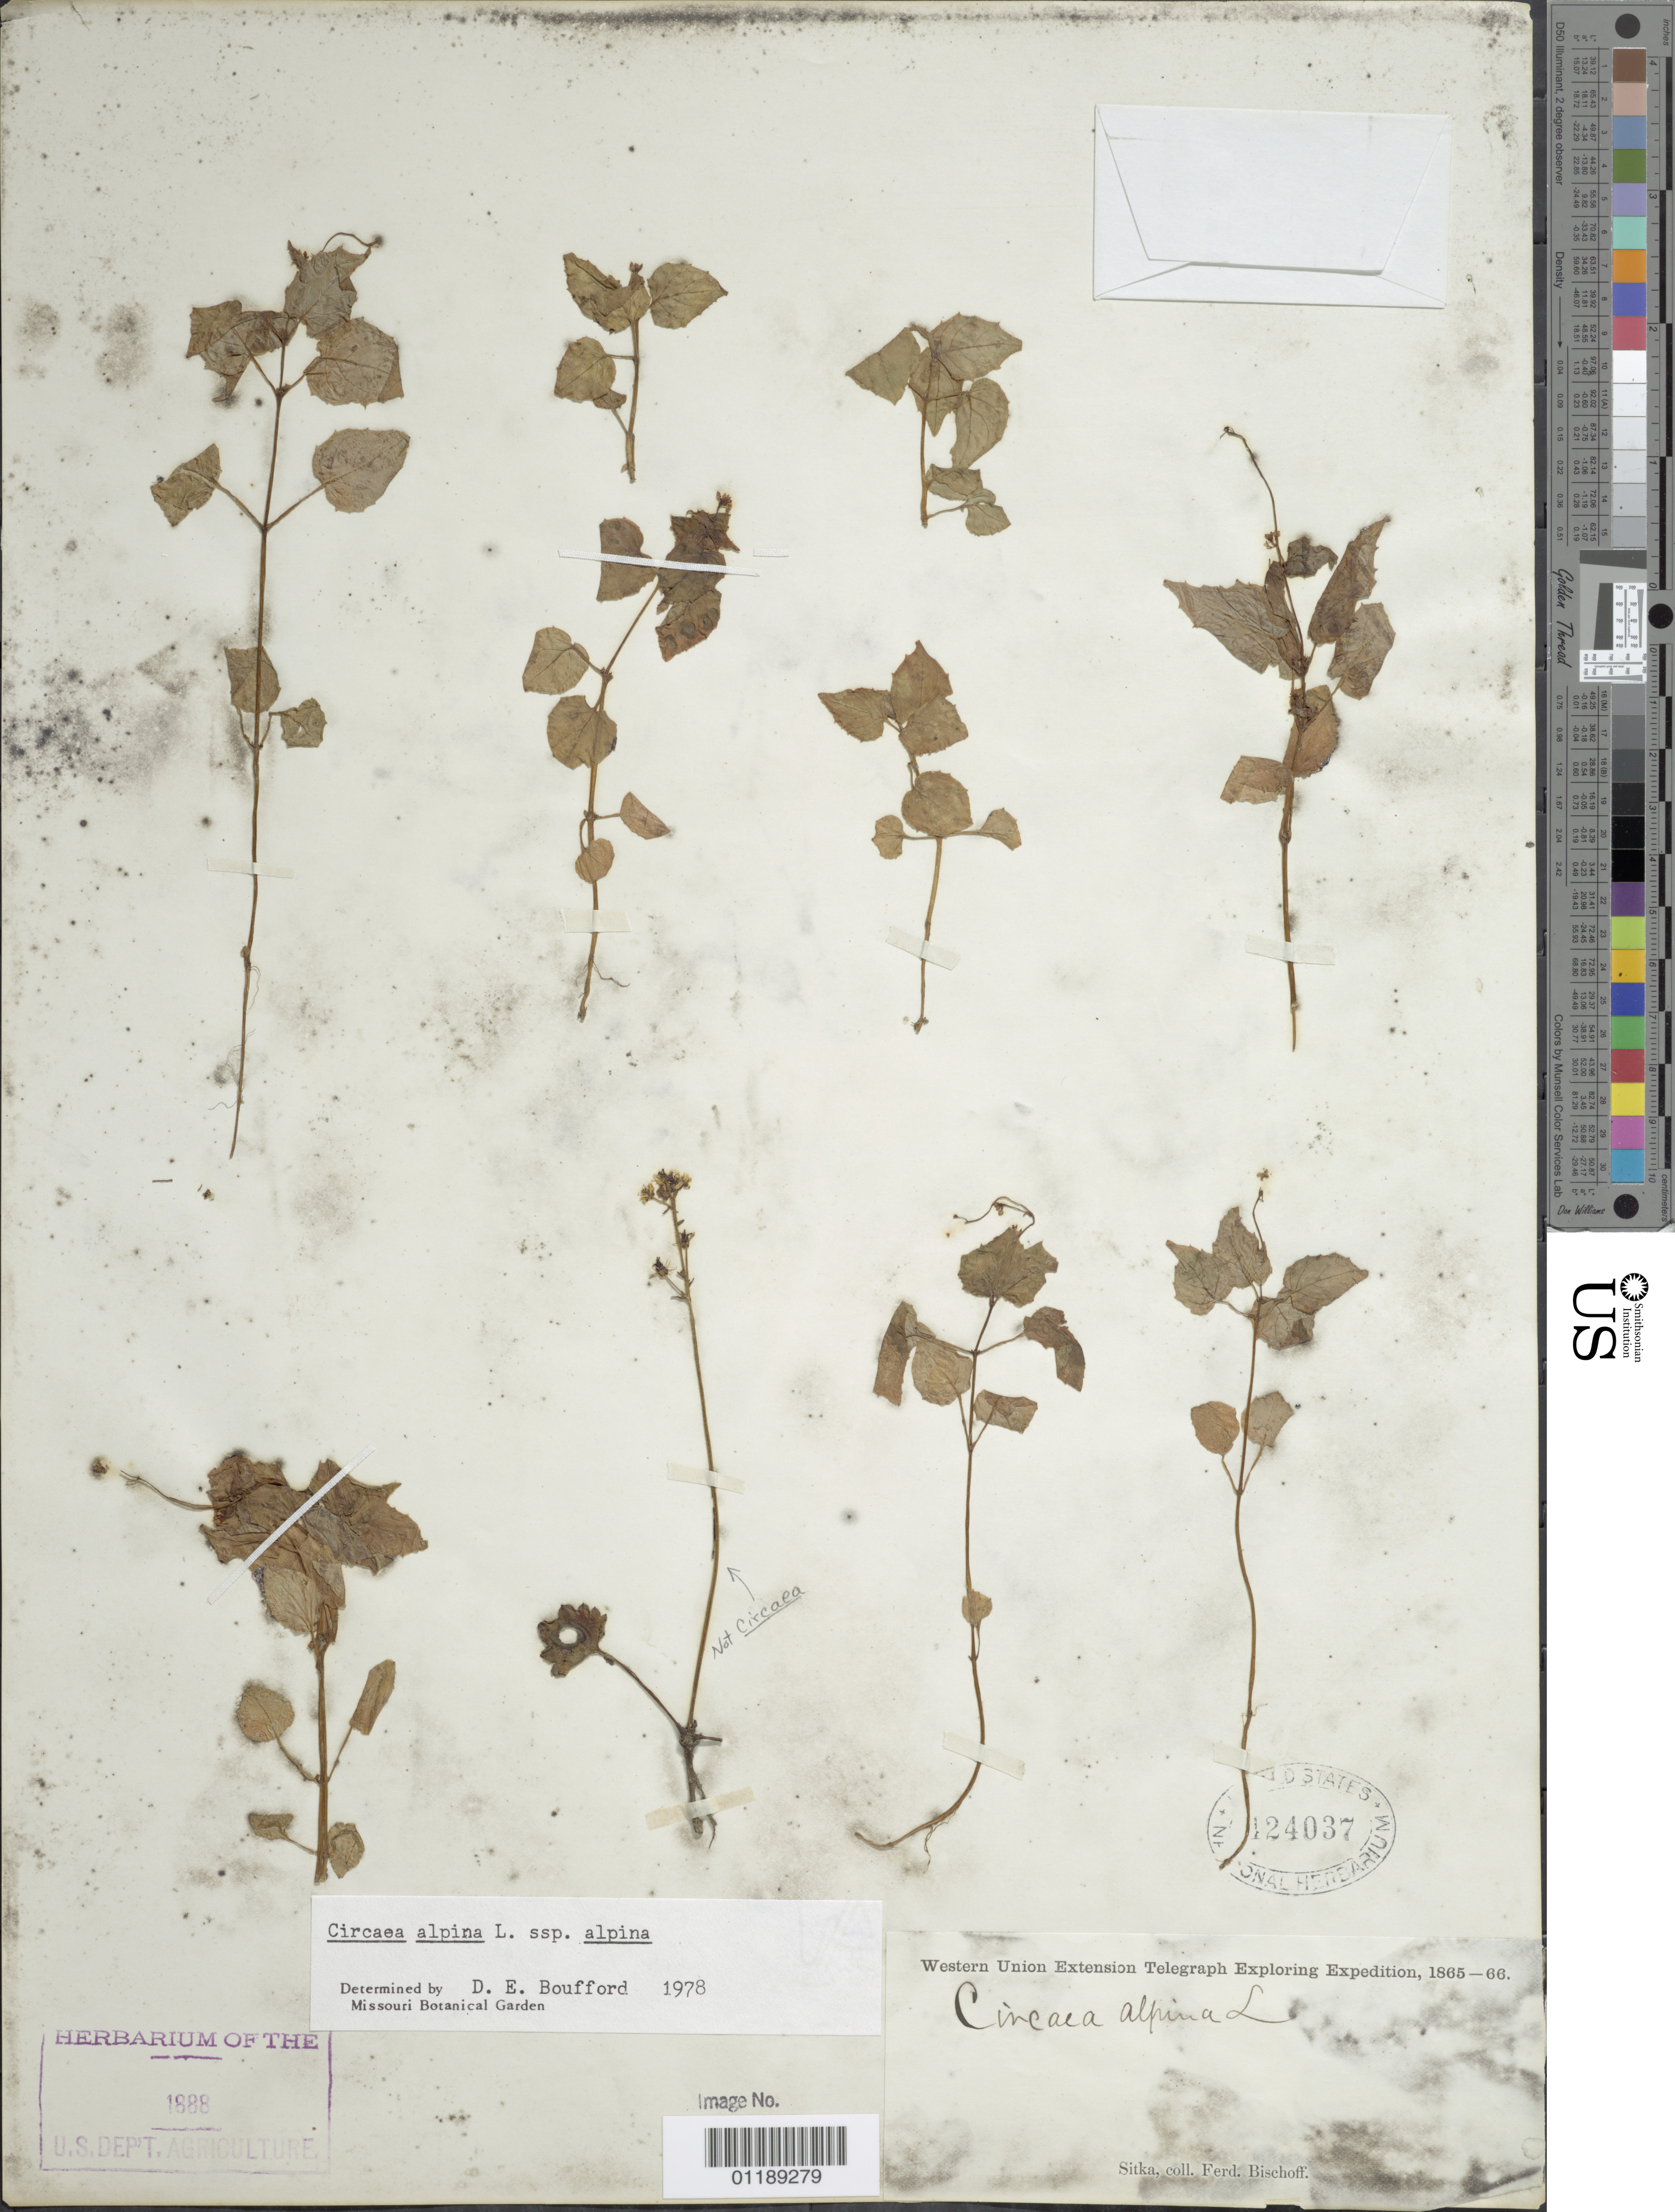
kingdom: Plantae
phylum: Tracheophyta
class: Magnoliopsida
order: Myrtales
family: Onagraceae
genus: Circaea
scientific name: Circaea alpina subsp. alpina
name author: L.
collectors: F. Bischoff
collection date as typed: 1865 to -- --- 1866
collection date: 1865/1866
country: United States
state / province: Alaska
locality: Sitka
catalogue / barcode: US 124037